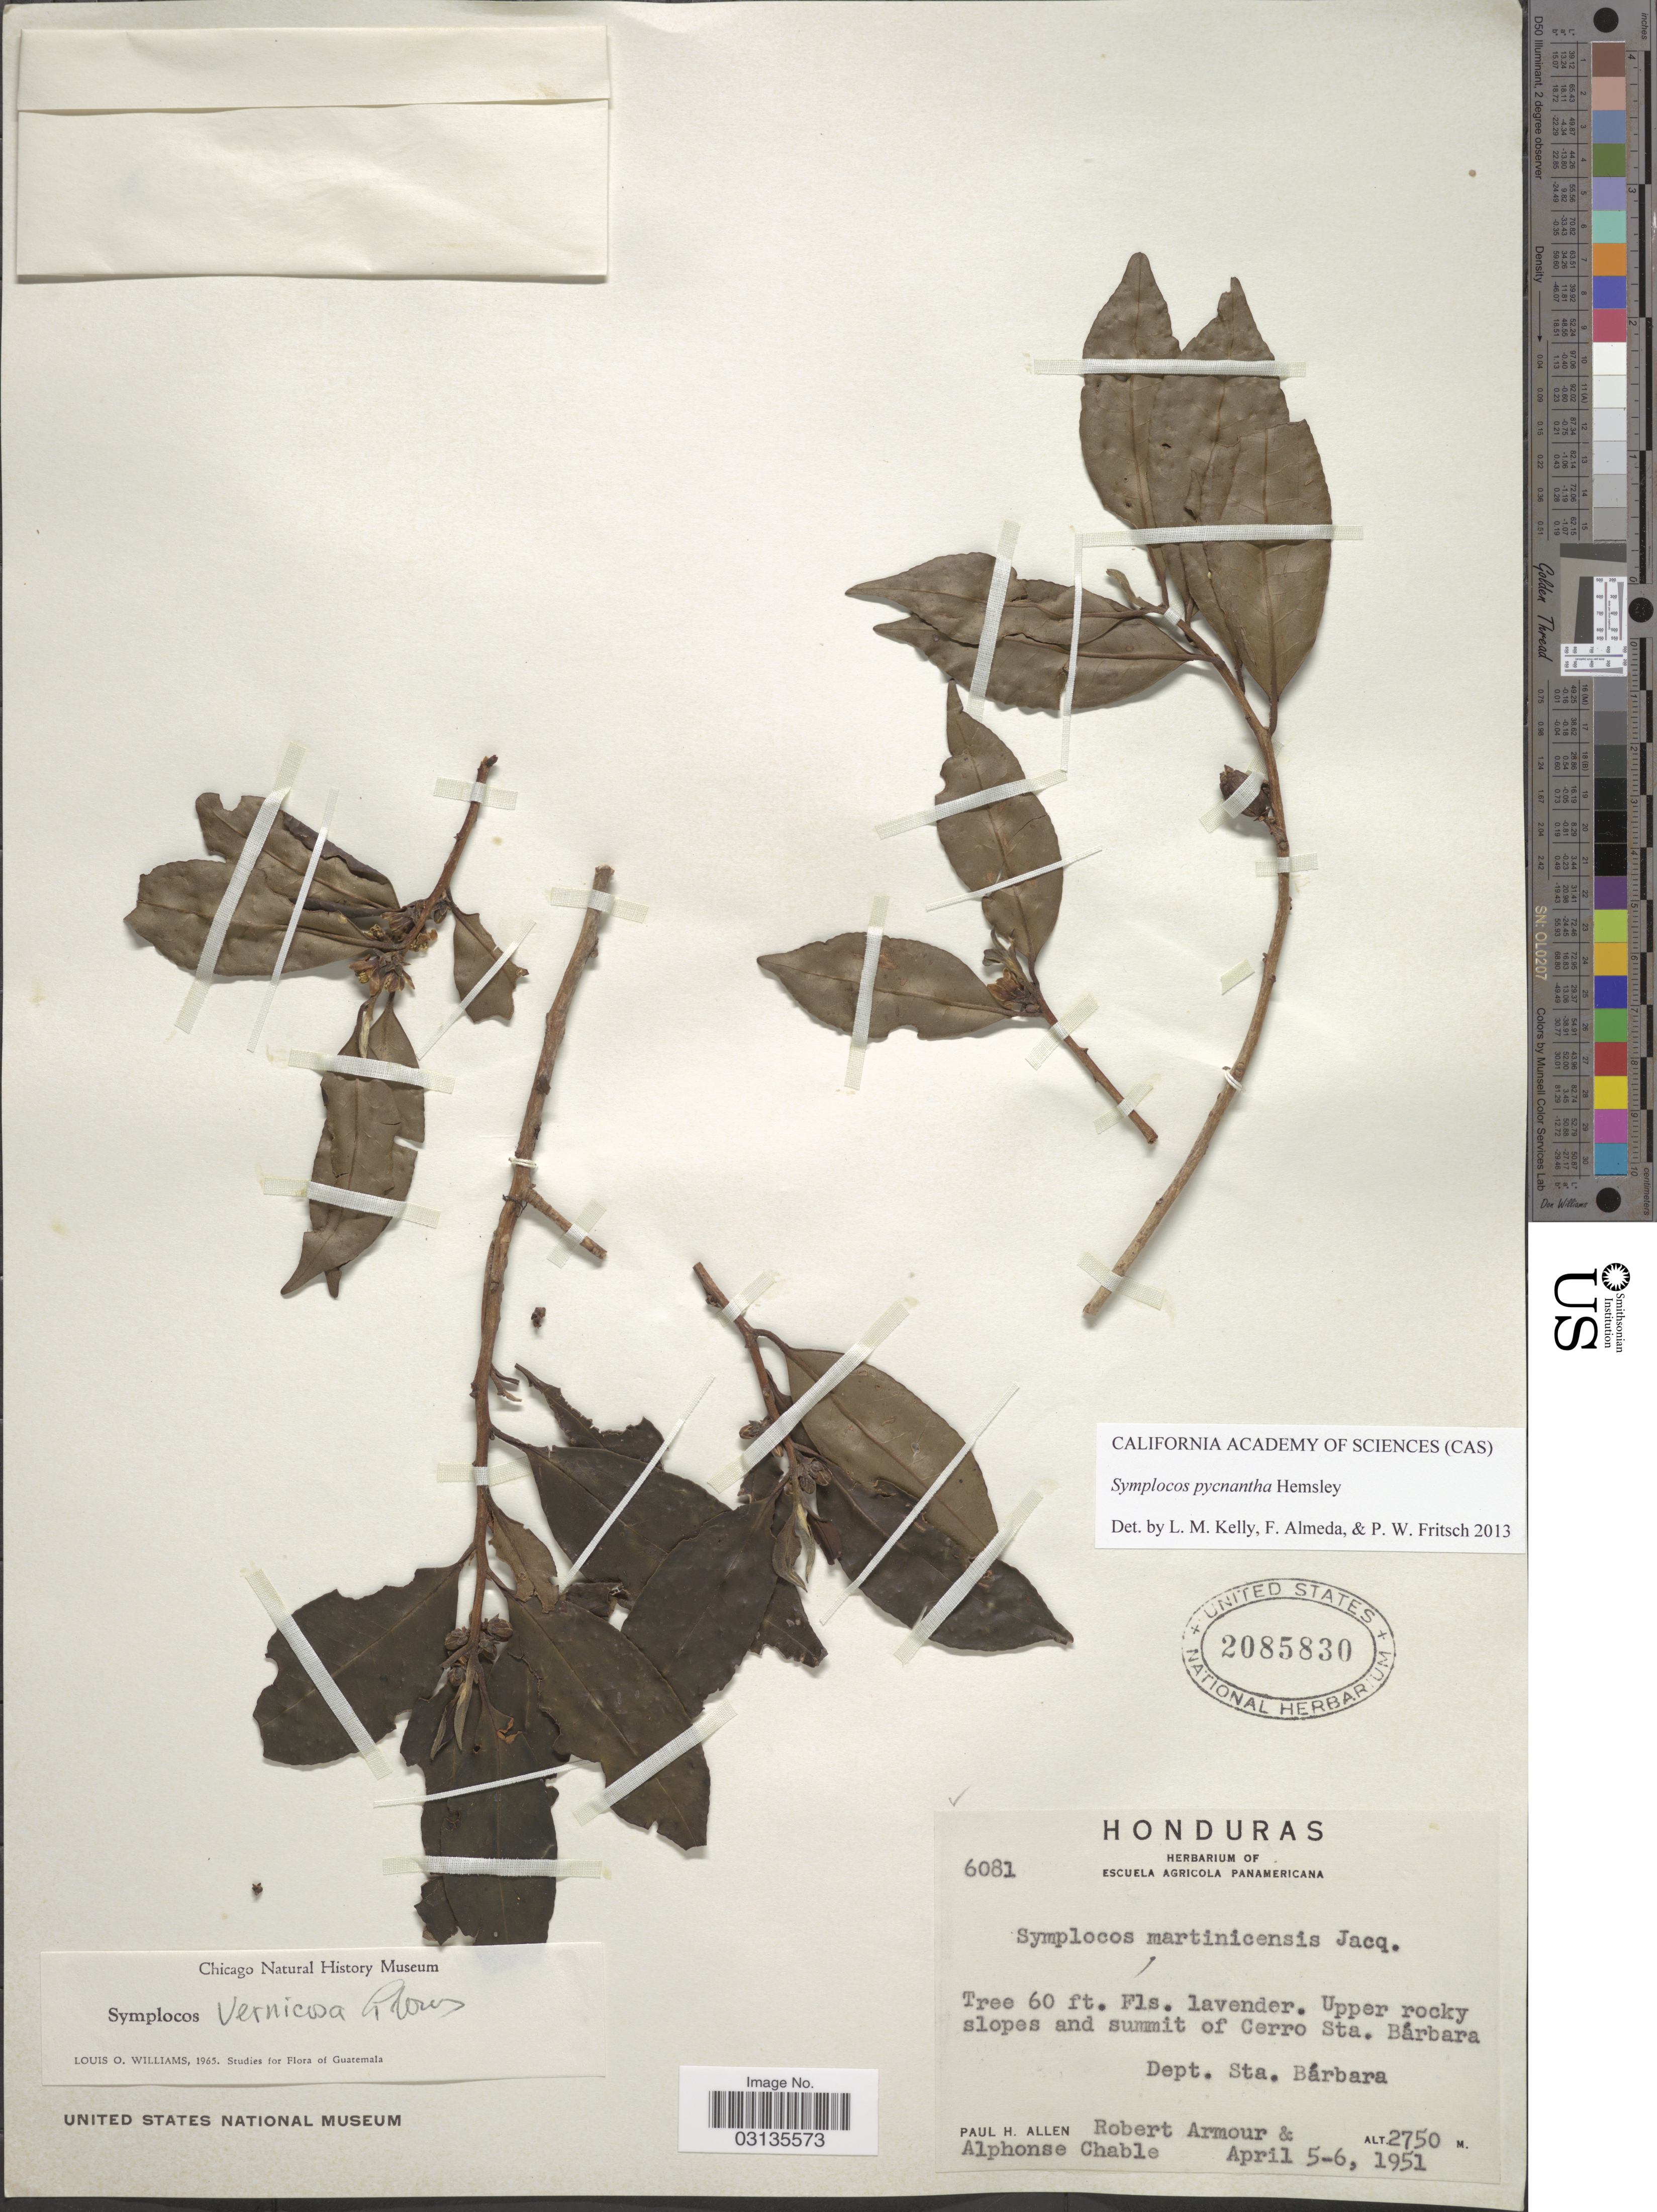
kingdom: Plantae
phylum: Tracheophyta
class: Magnoliopsida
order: Ericales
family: Symplocaceae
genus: Symplocos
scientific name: Symplocos pycnantha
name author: Hemsl.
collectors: P. H. Allen, R. Armour & A. Chable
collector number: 6081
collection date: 1951-04-05/1951-04-06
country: Honduras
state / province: Santa Bárbara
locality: Upper rocky slopes and summit of Cerro Sta. Bárbara. Dept. Sta. Bárbara.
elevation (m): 2750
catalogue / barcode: US 2085830